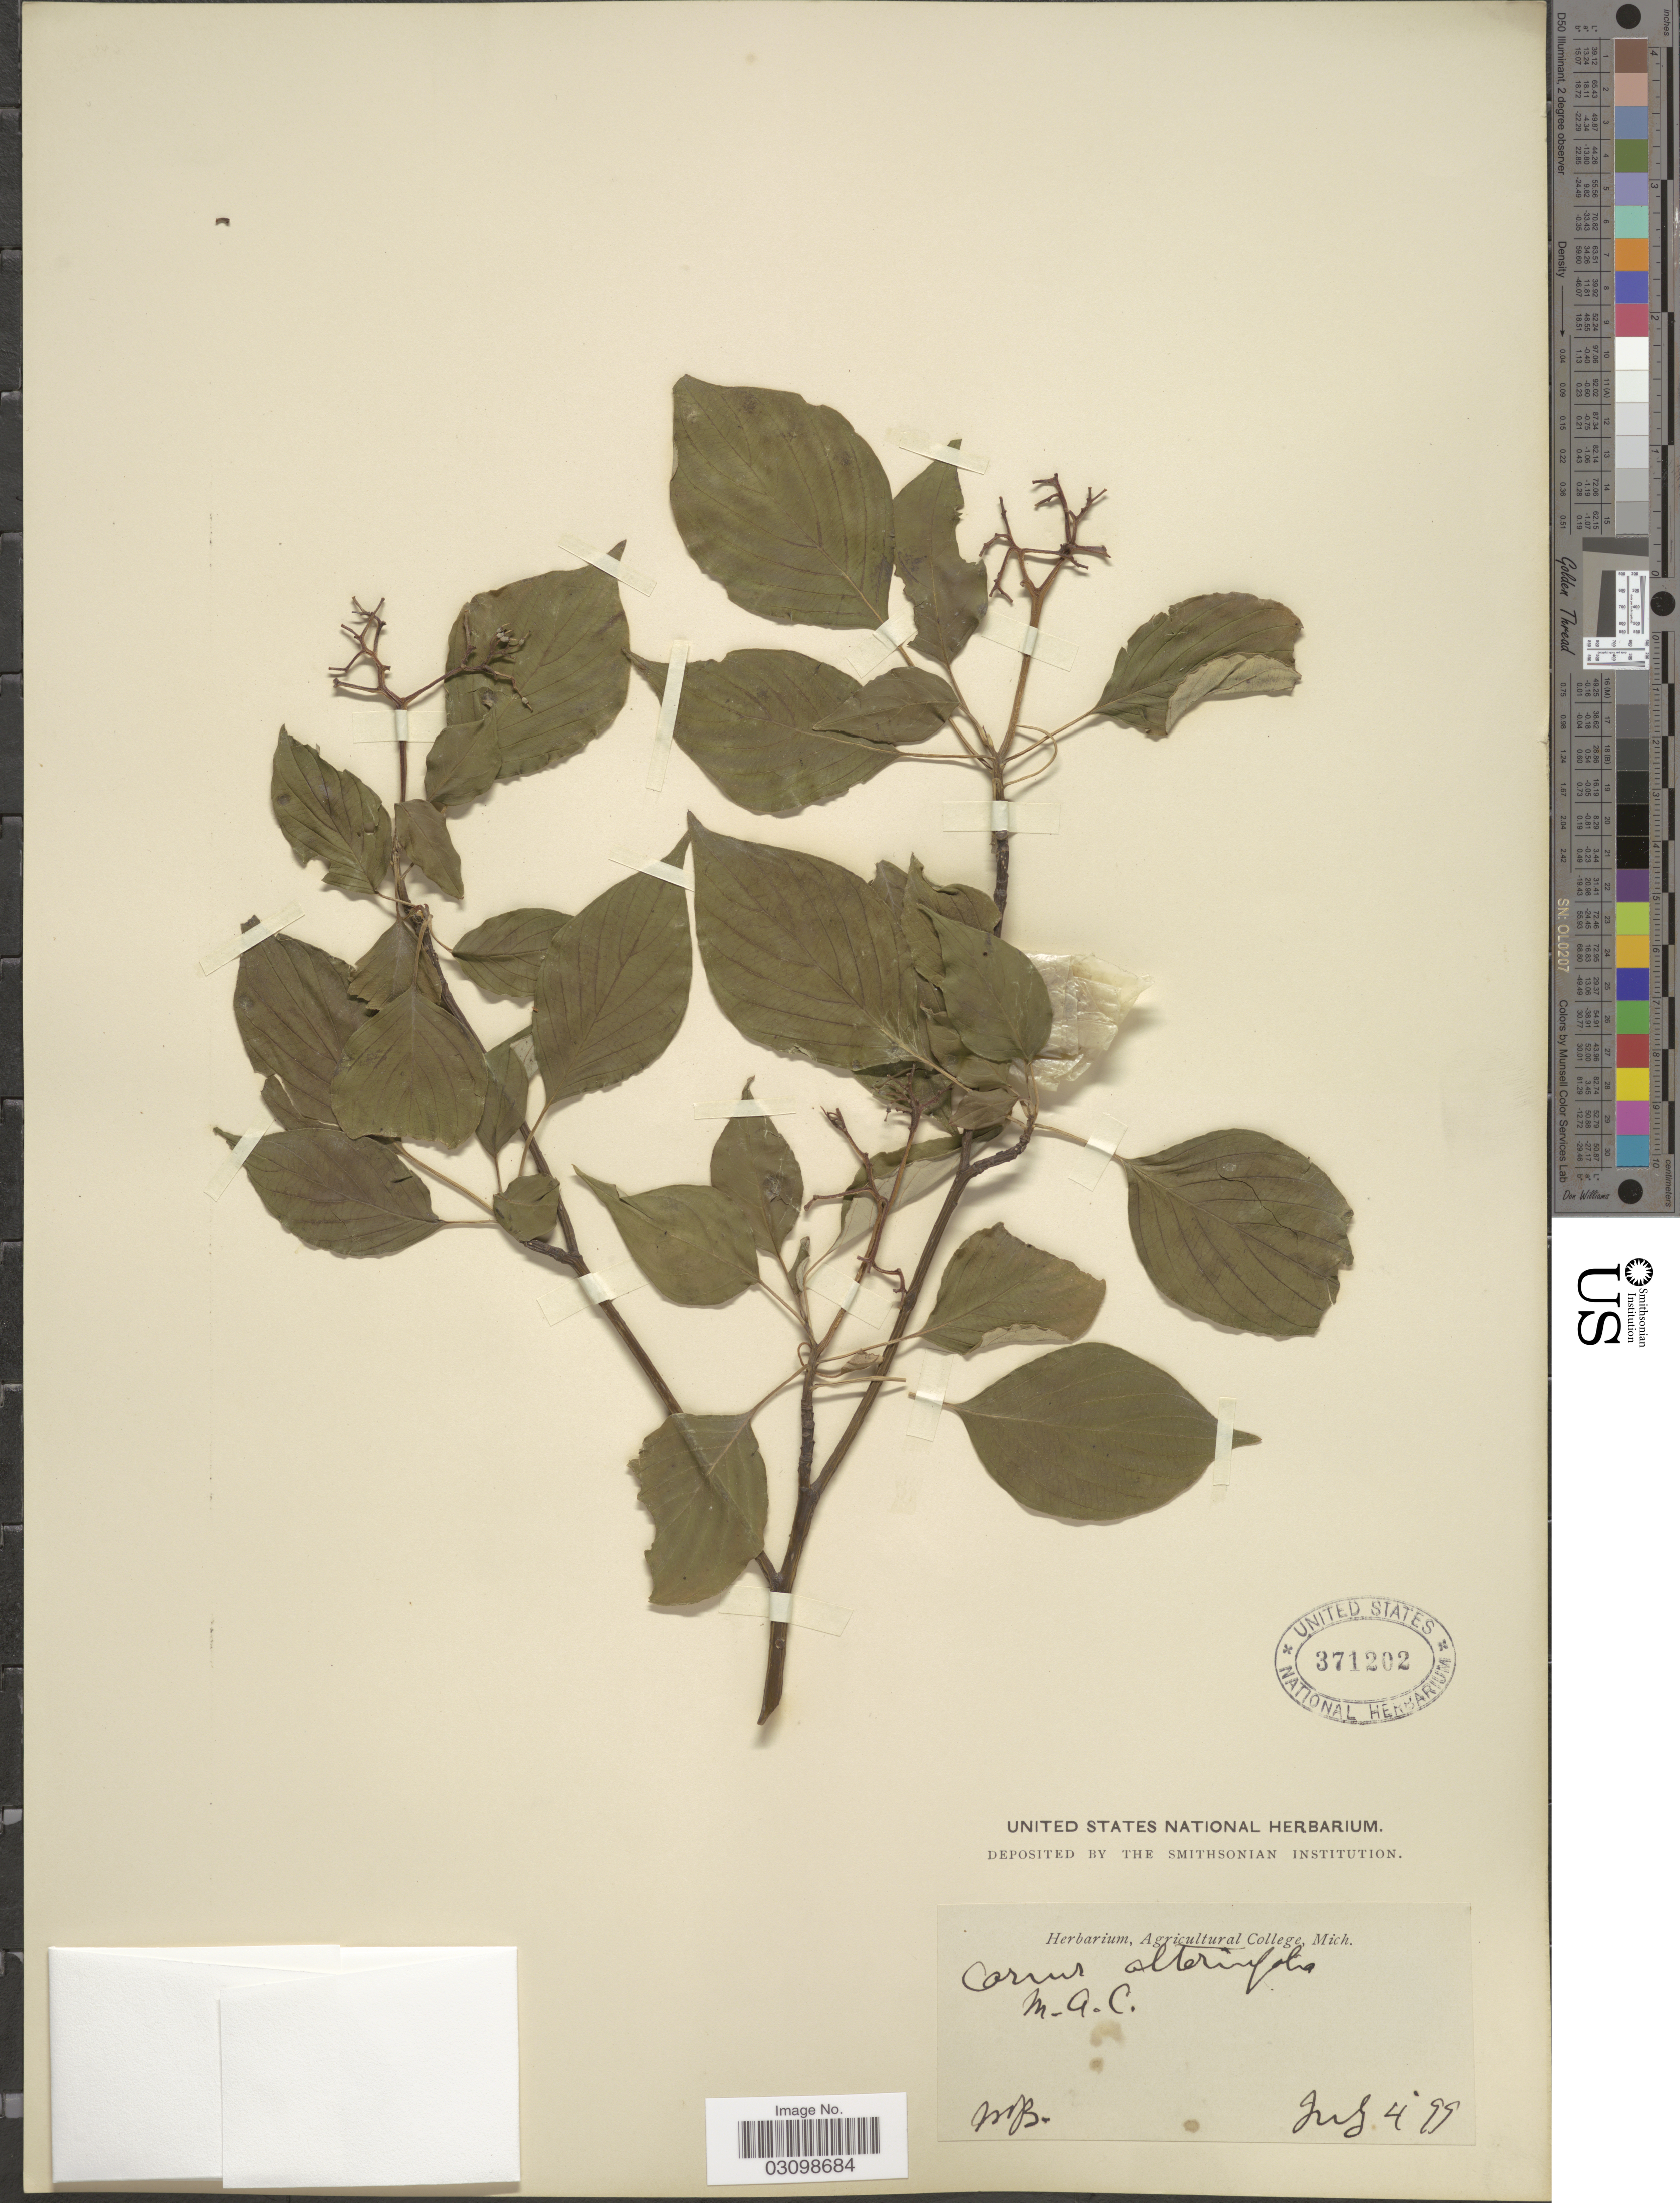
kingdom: Plantae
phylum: Tracheophyta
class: Magnoliopsida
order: Cornales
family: Cornaceae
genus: Cornus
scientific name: Cornus alternifolia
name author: L.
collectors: W. B.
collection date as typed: Transcribed d/m/y: 4/7/99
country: United States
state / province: Michigan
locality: M. A. C.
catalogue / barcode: US 371202